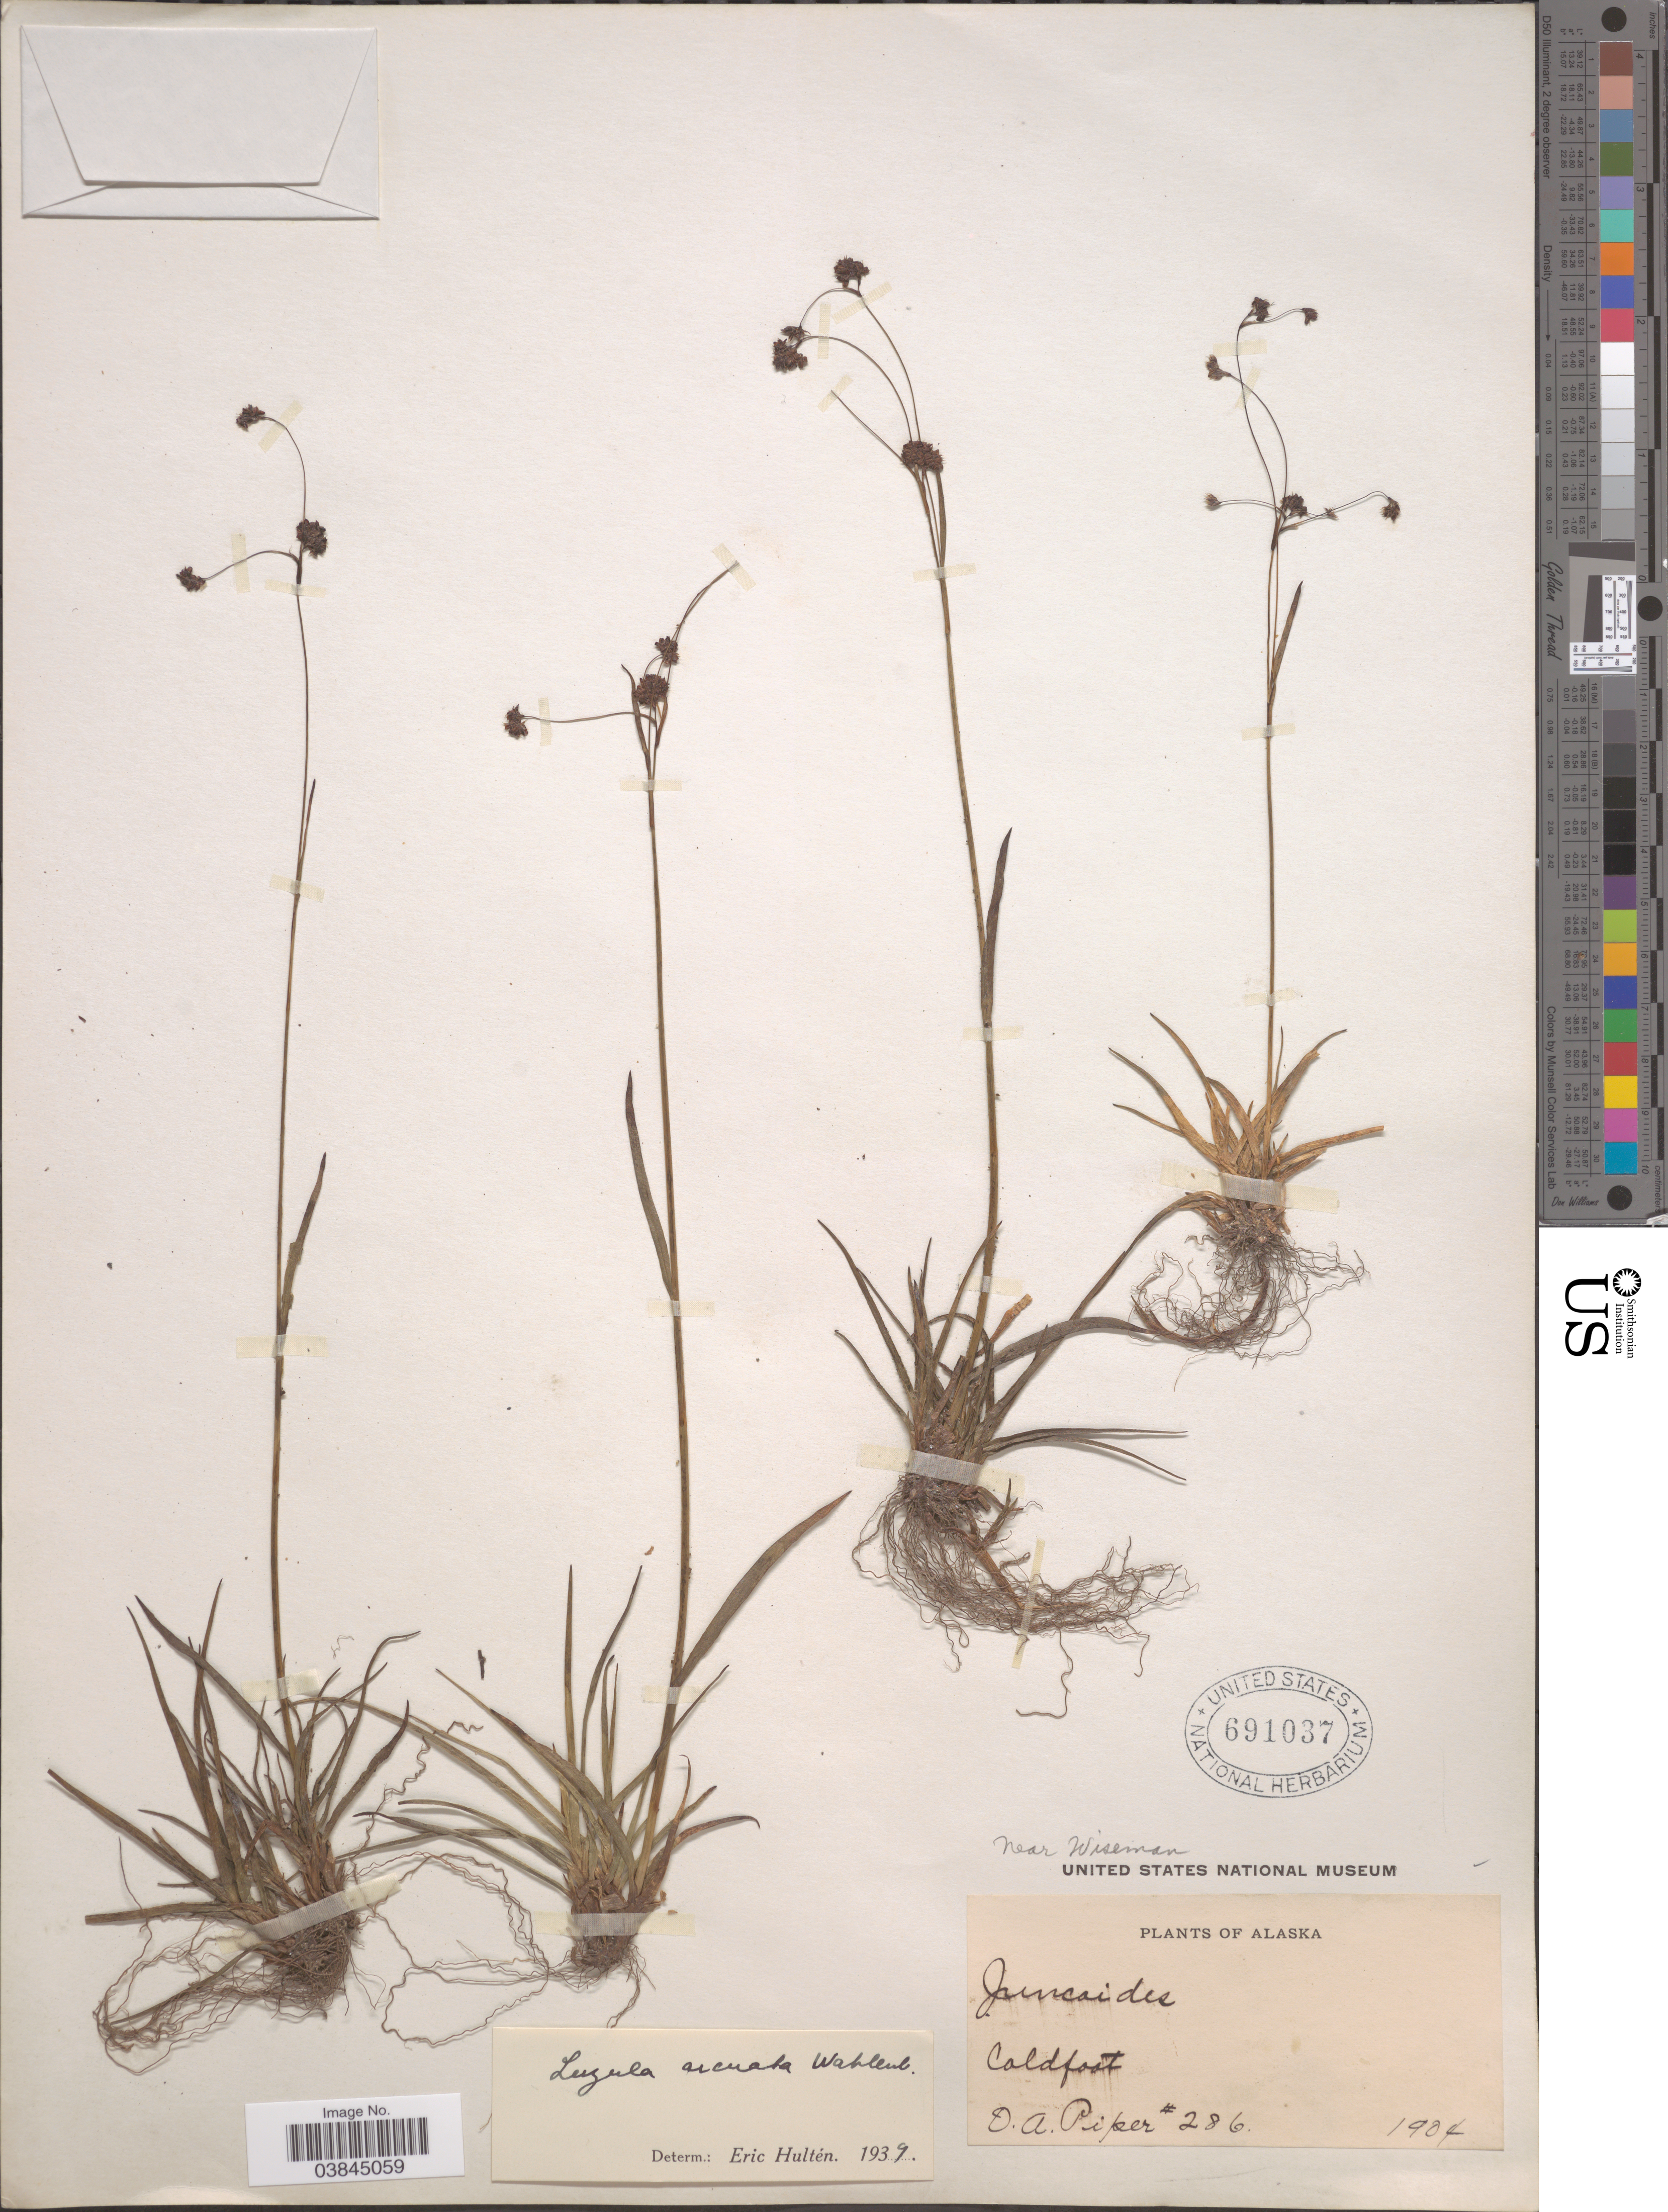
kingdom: Plantae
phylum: Tracheophyta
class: Liliopsida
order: Poales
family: Juncaceae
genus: Luzula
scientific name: Luzula arcuata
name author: (Wahlenb.) Sw.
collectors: O. Piper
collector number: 286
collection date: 1904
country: United States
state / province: Alaska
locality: Coldfoot. Near Wiseman.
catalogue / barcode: US 691037